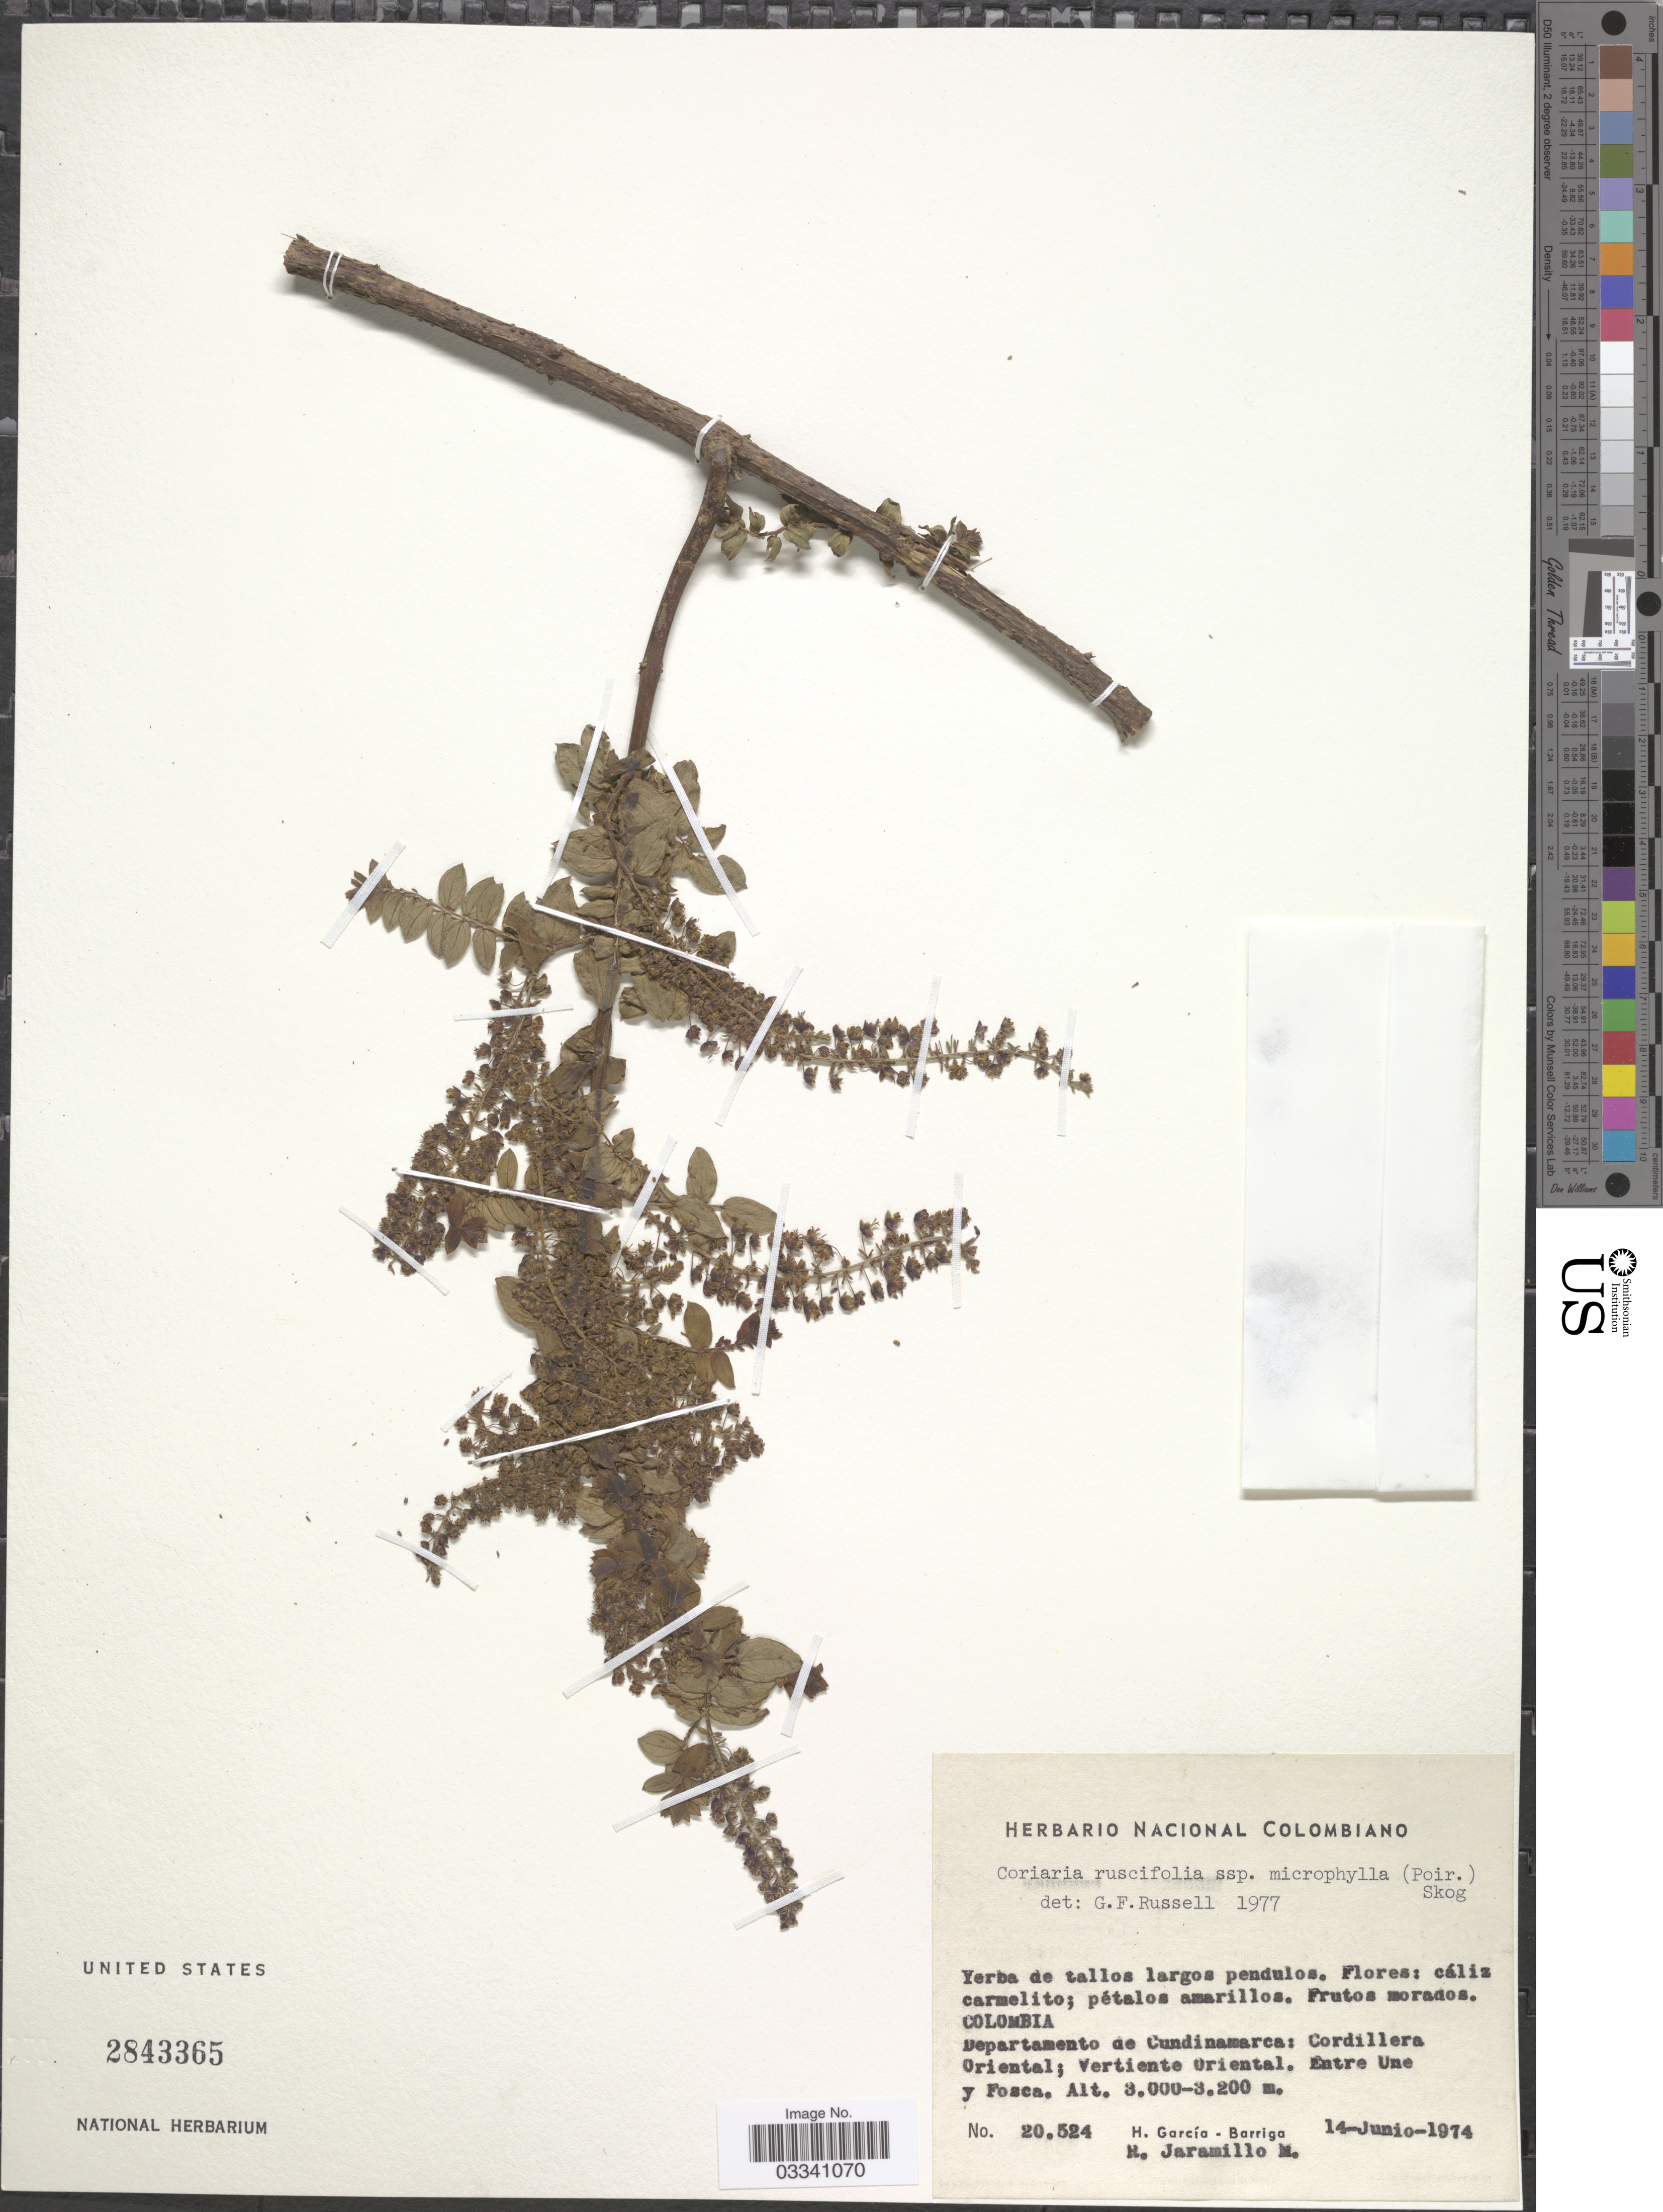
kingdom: Plantae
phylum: Tracheophyta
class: Magnoliopsida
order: Cucurbitales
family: Coriariaceae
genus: Coriaria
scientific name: Coriaria ruscifolia subsp. microphylla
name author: (Poir.) L.E. Skog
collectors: H. García Barriga & R. Jaramillo M.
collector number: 20524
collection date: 1974-06-14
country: Colombia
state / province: Cundinamarca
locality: Departamento de Cundinamarca: Cordillera Oriental; Vertiente Oriental. Entre Une y Fosca.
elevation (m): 3000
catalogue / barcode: US 2843365